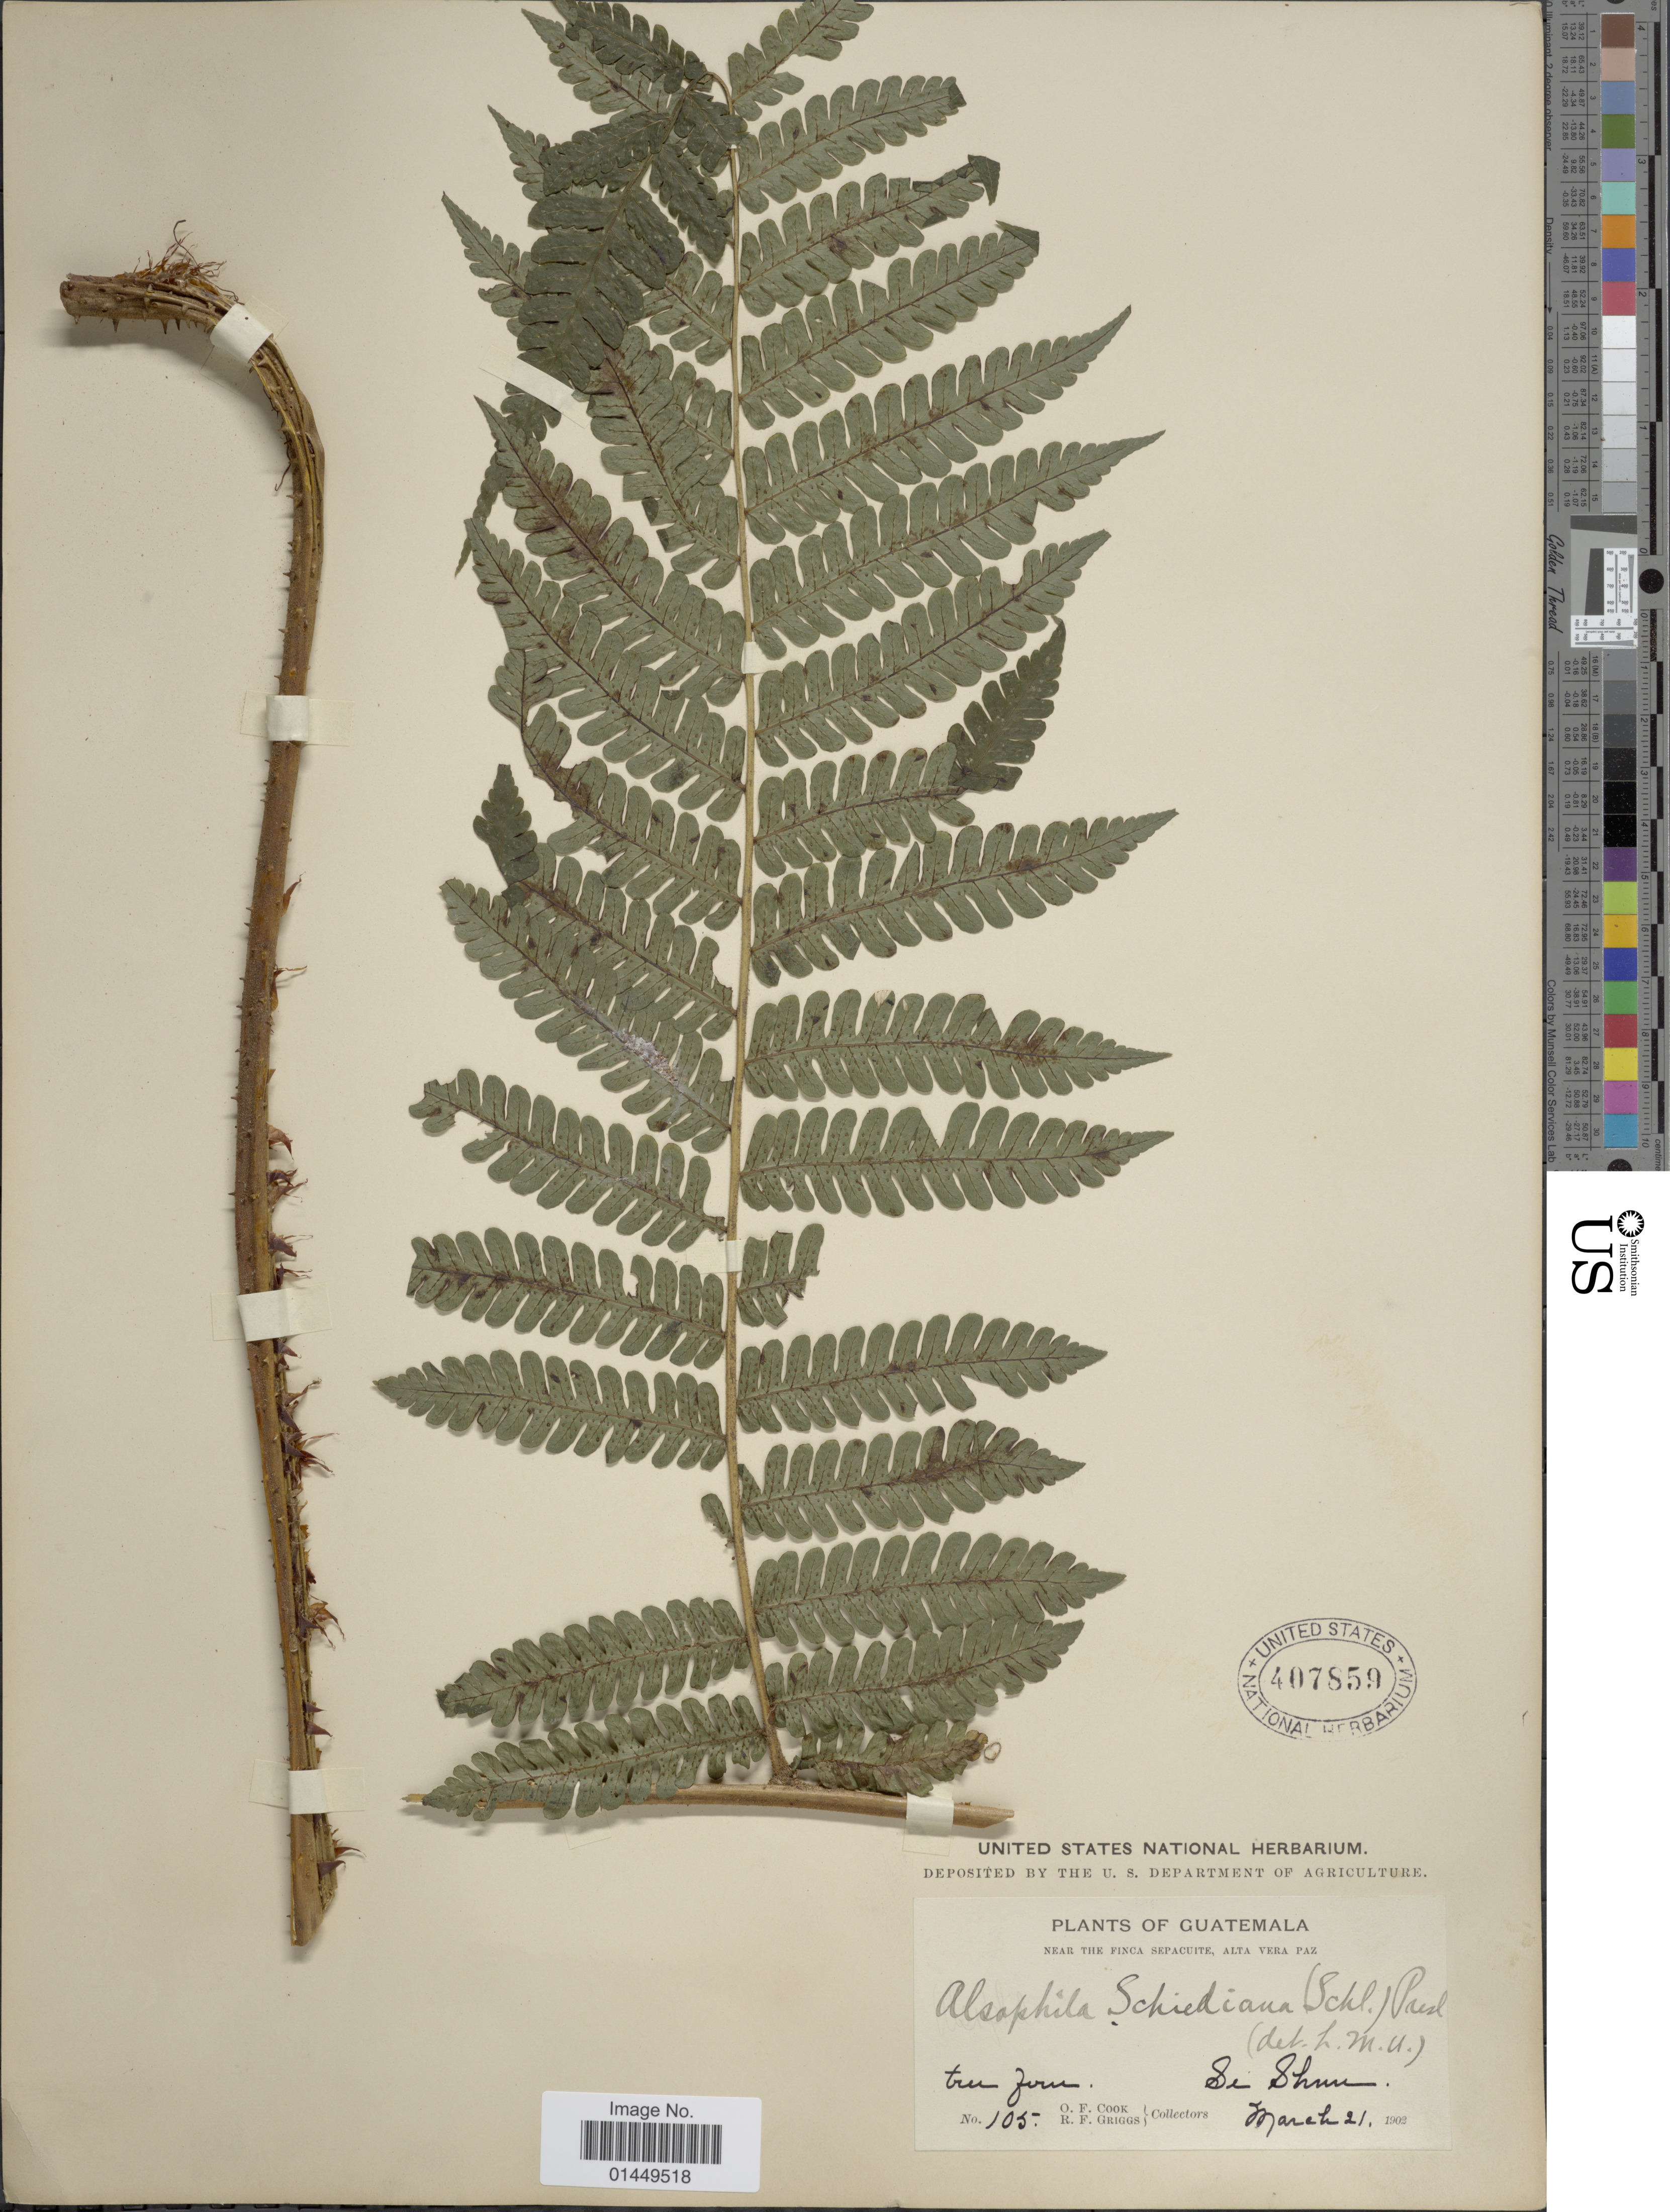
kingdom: Plantae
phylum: Tracheophyta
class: Polypodiopsida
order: Cyatheales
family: Cyatheaceae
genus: Cyathea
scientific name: Cyathea schiedeana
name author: (C. Presl) Domin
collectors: O. F. Cook & R. F. Griggs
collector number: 105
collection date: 1902-03-21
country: Guatemala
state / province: Alta Verapaz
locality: Near the Finca Sepacuite, Alta Vera Paz, Se Shun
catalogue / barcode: US 407859